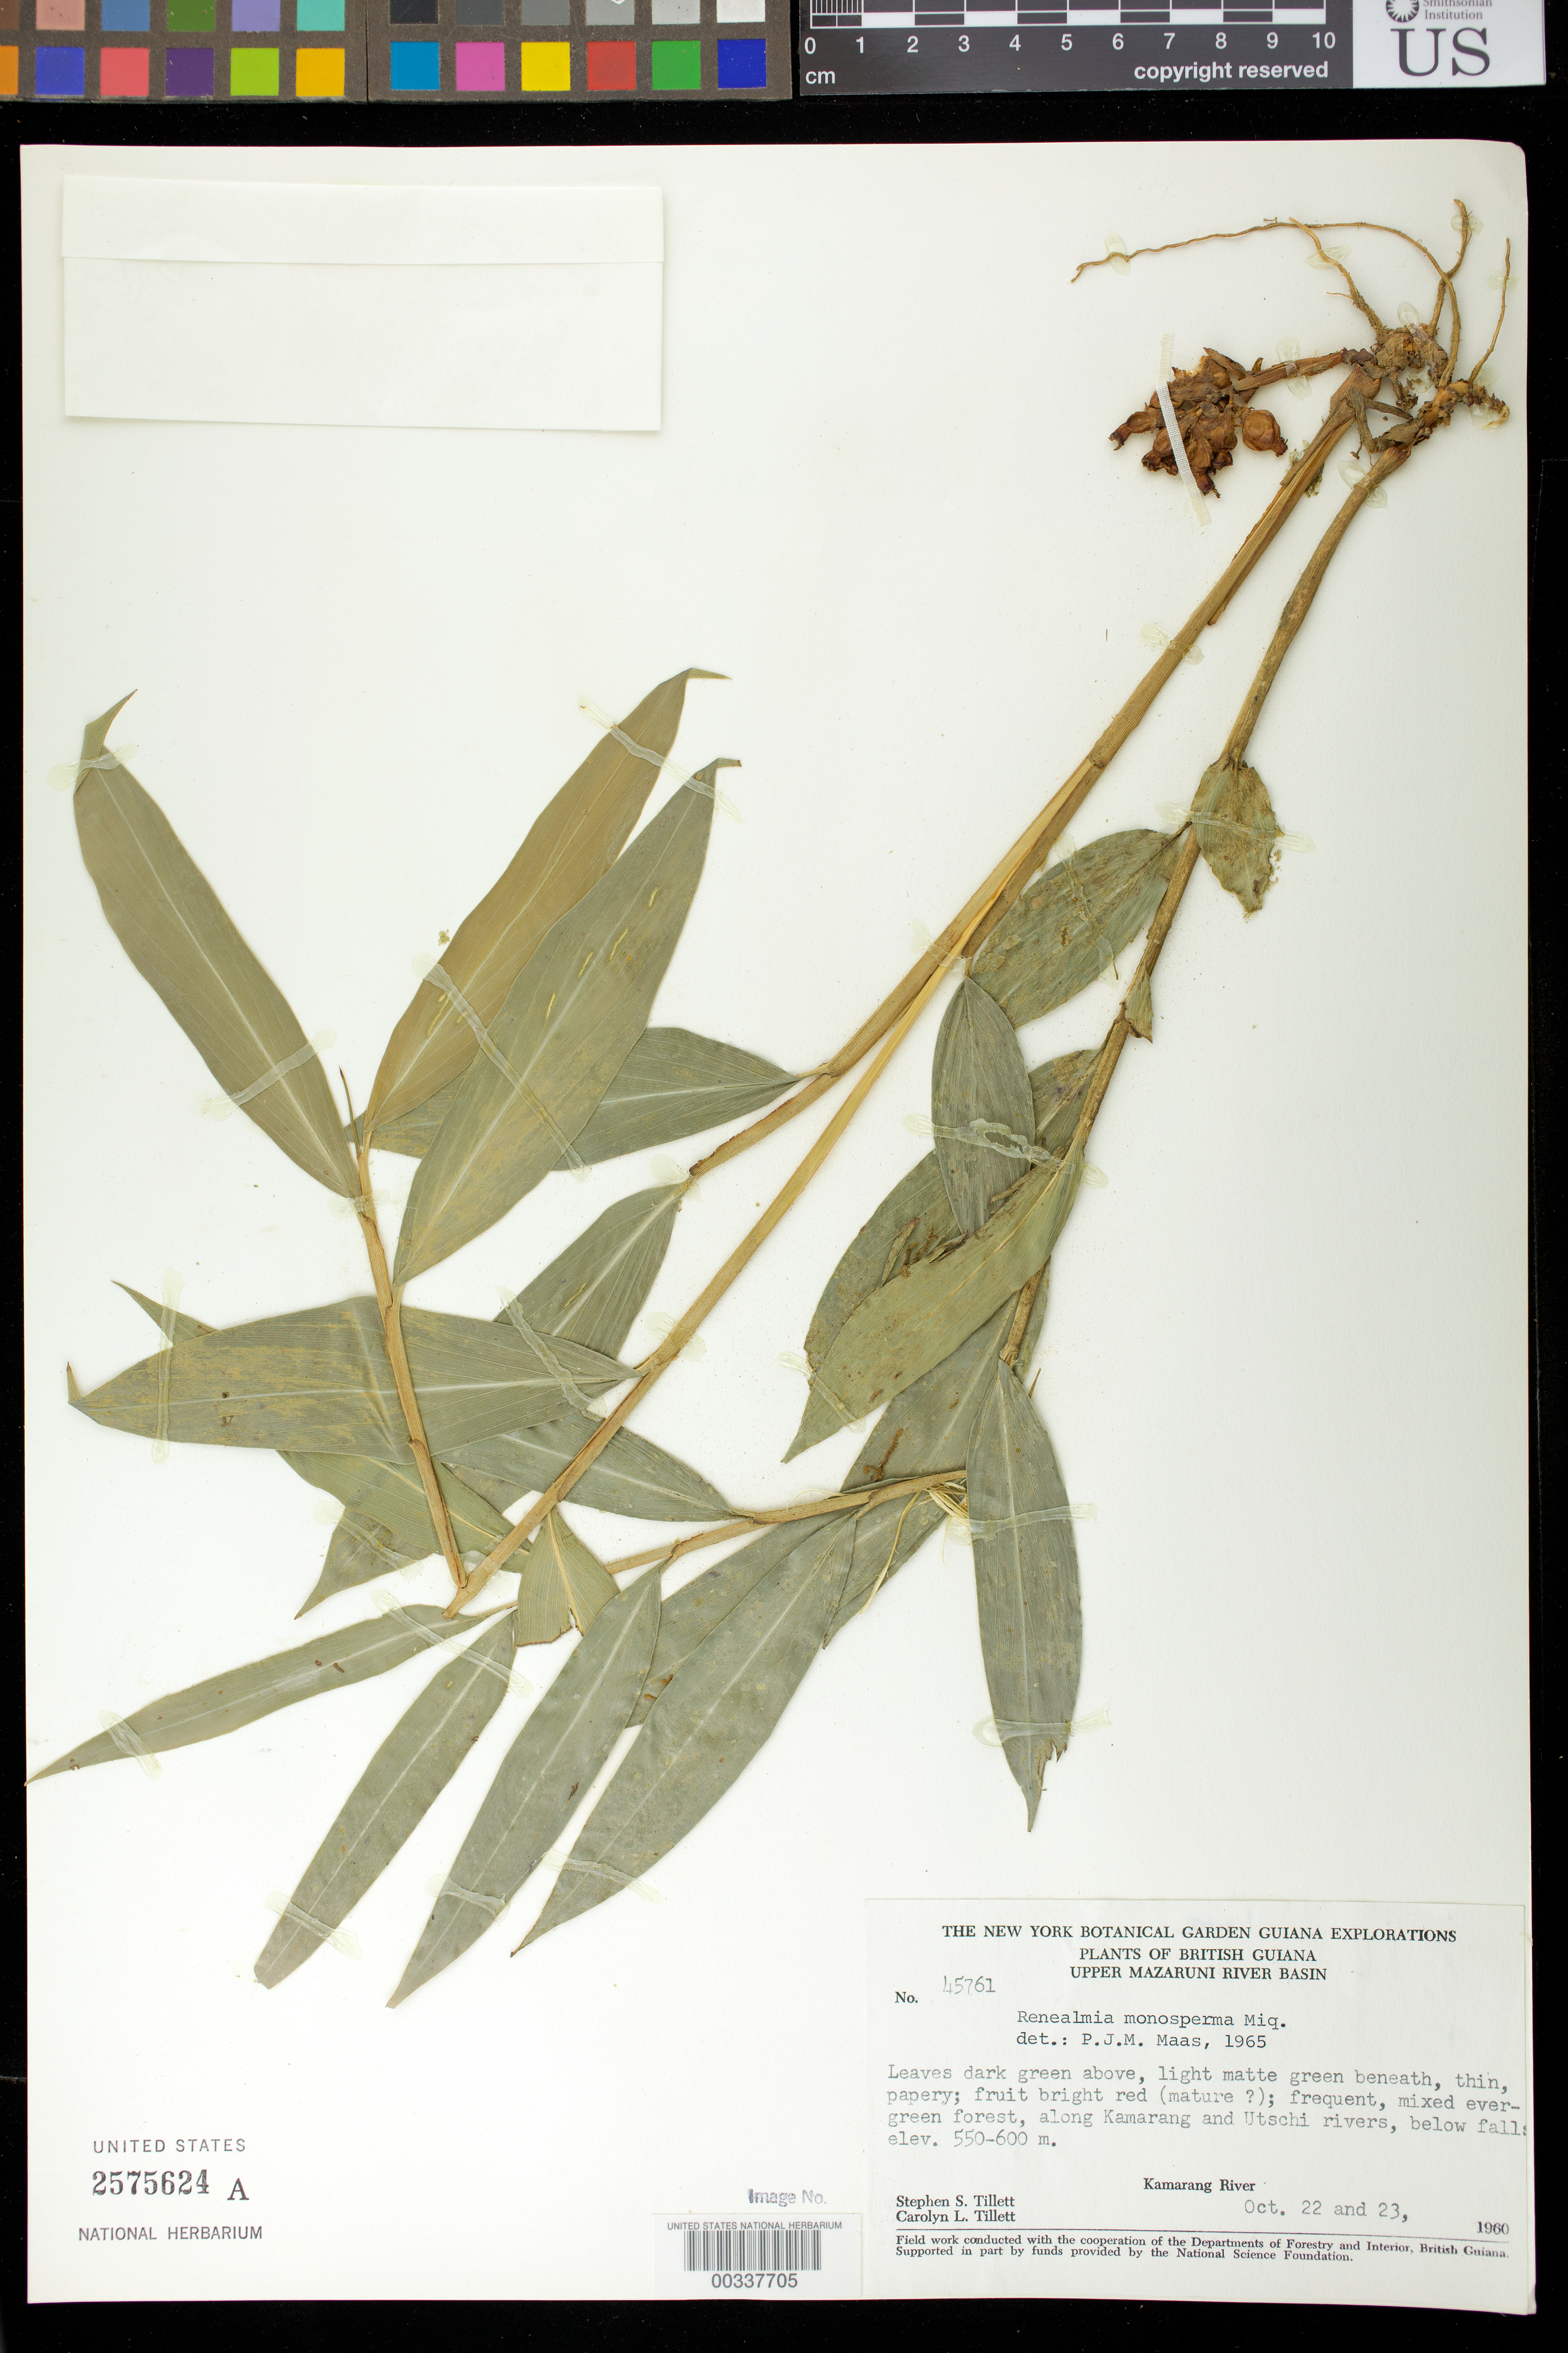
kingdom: Plantae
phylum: Tracheophyta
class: Liliopsida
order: Zingiberales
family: Zingiberaceae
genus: Renealmia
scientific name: Renealmia monosperma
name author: Miq.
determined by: Maas, Paul J. M.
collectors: S. S. Tillett & C. L. Tillett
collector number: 45761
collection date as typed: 22 Oct 1960 and 23 Oct 1960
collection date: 1960-10-22,1960-10-23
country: Guyana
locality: Upper mazaruni river basin, along kamarang and utschi rivers, below falls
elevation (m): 550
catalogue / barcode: US 2575624A